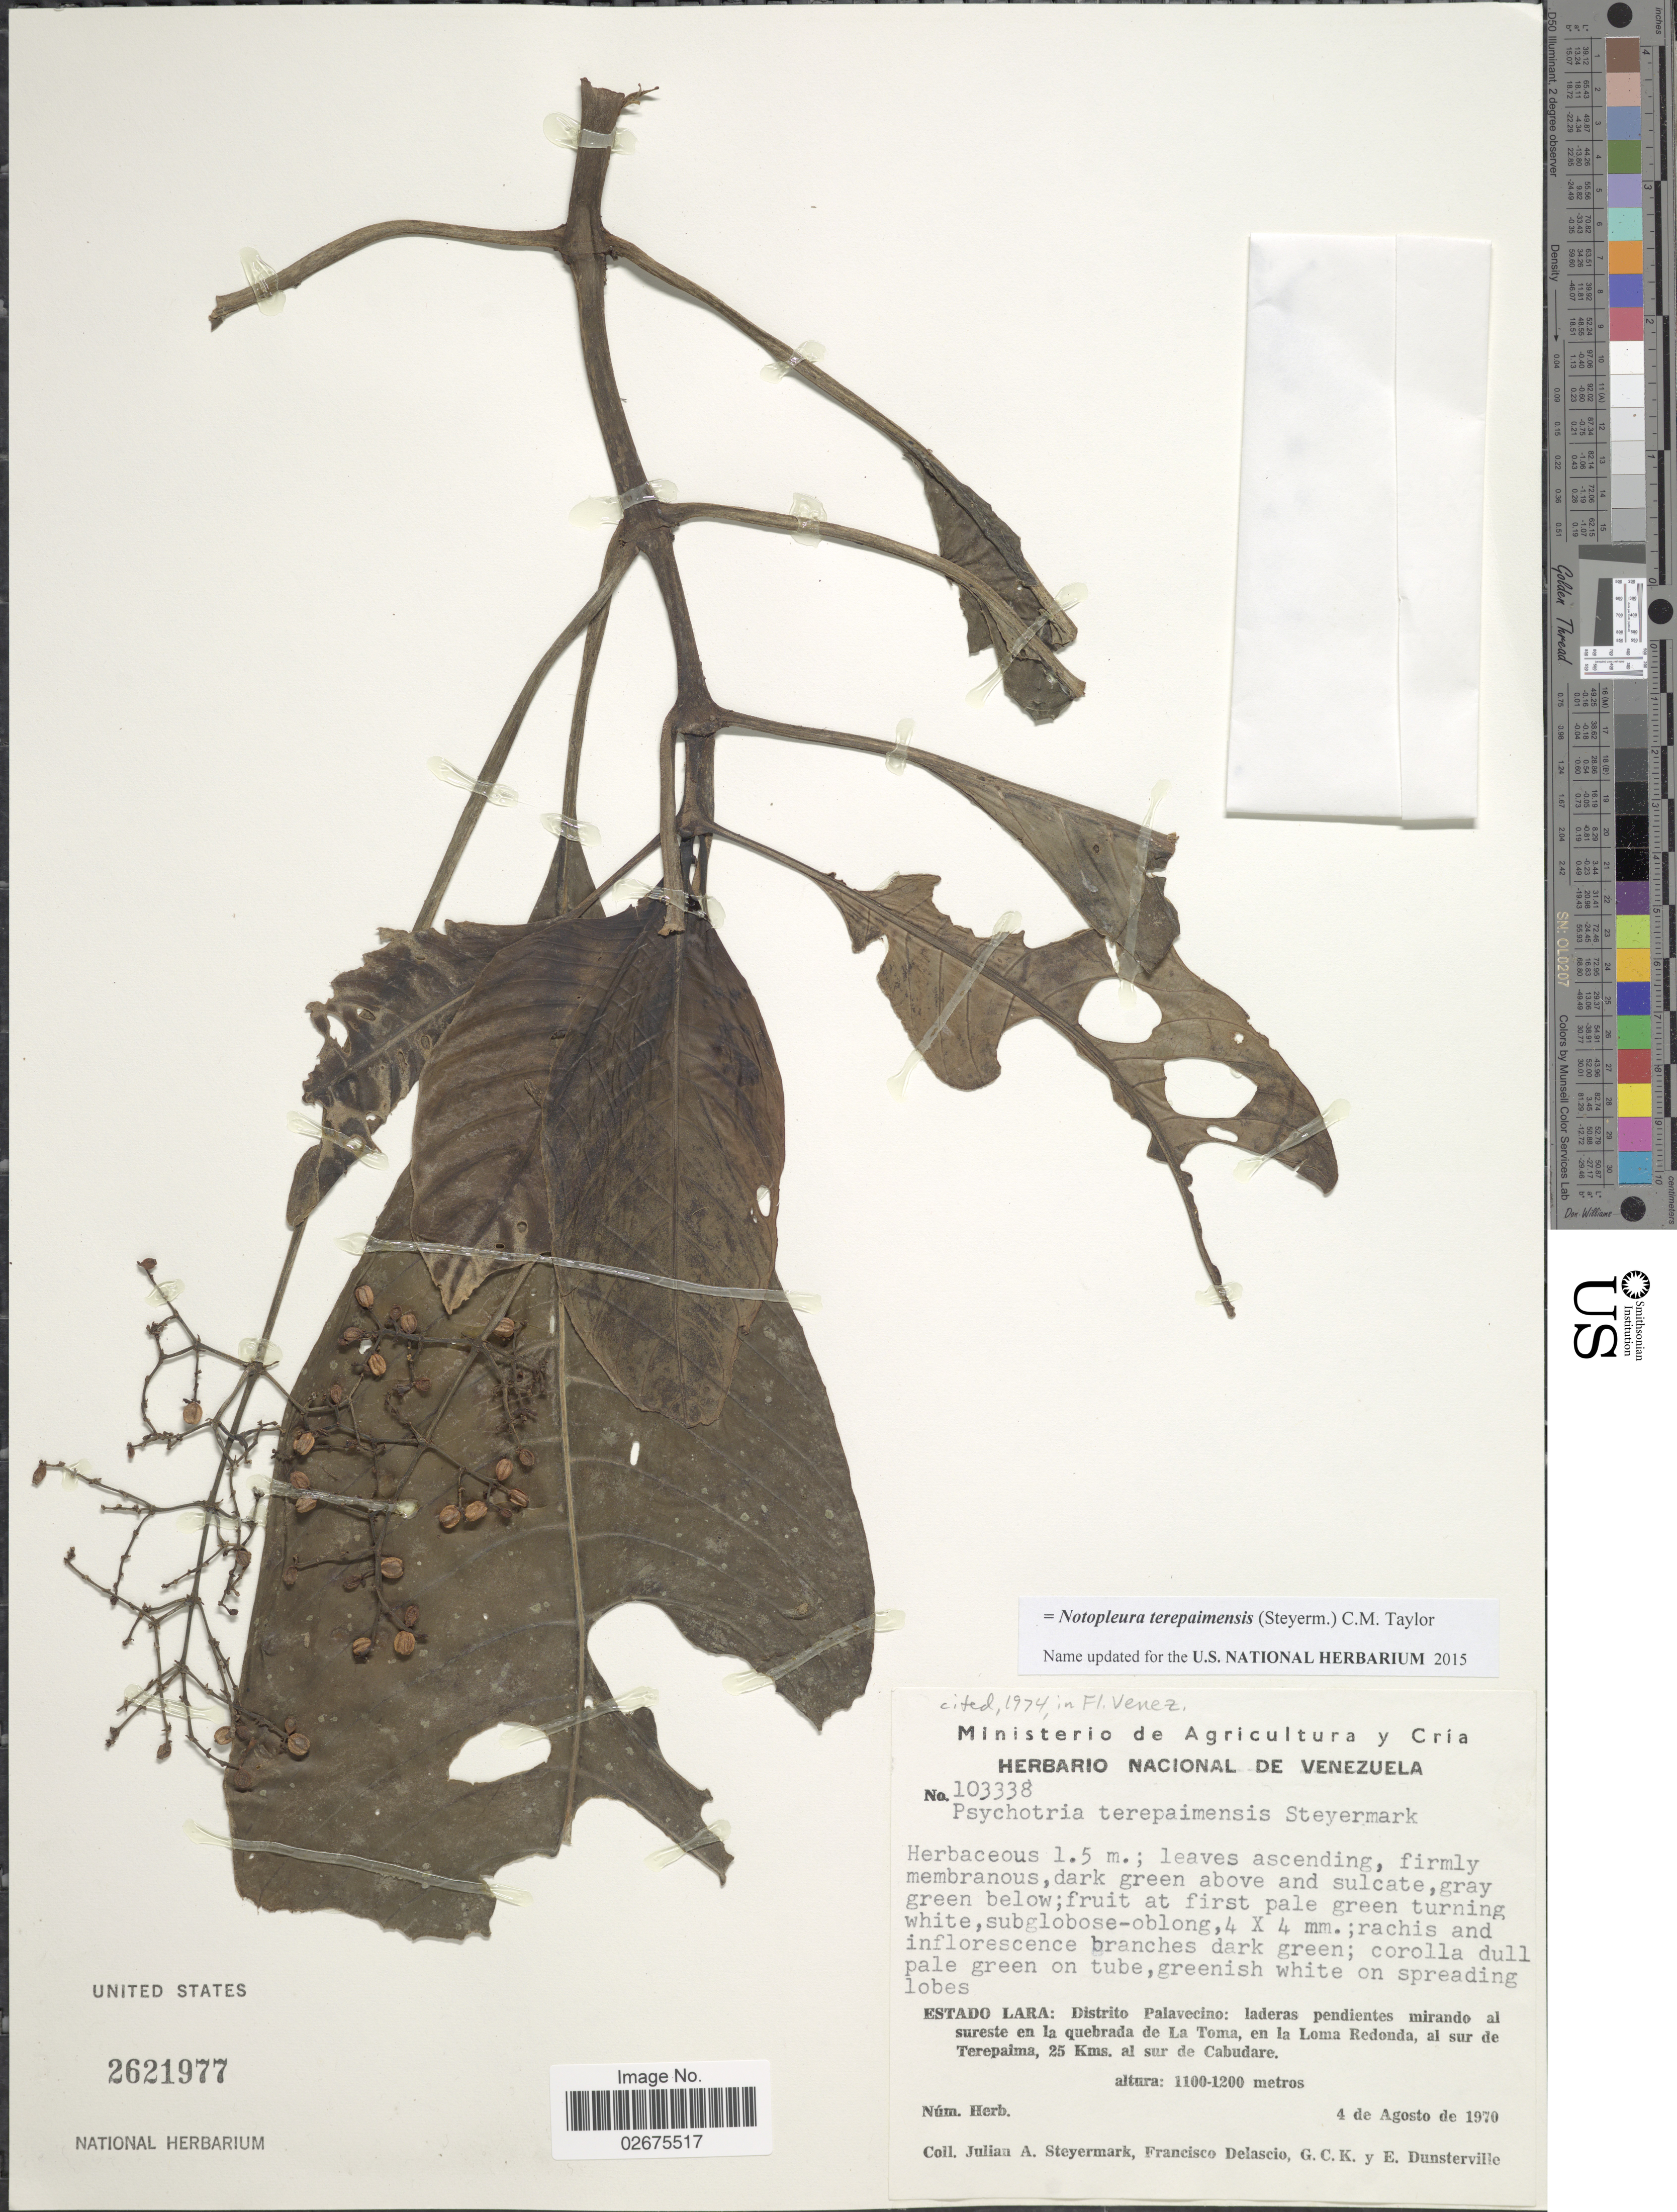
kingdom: Plantae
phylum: Tracheophyta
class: Magnoliopsida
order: Gentianales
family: Rubiaceae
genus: Notopleura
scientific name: Notopleura terepaimensis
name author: (Steyerm.) C.M. Taylor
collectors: J. Steyermark, F. Delascio, G. C. K. Dunsterville & E. Dunsterville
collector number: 103338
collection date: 1970-08-04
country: Venezuela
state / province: Lara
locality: Distrito Palavecino: laderas pendientes mirando al sureste en la quebrada de La toma, en la Loma Redonia, al sur de Terepaima, 25 Kms. al sur de Cabudare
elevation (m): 1100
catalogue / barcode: US 2621977